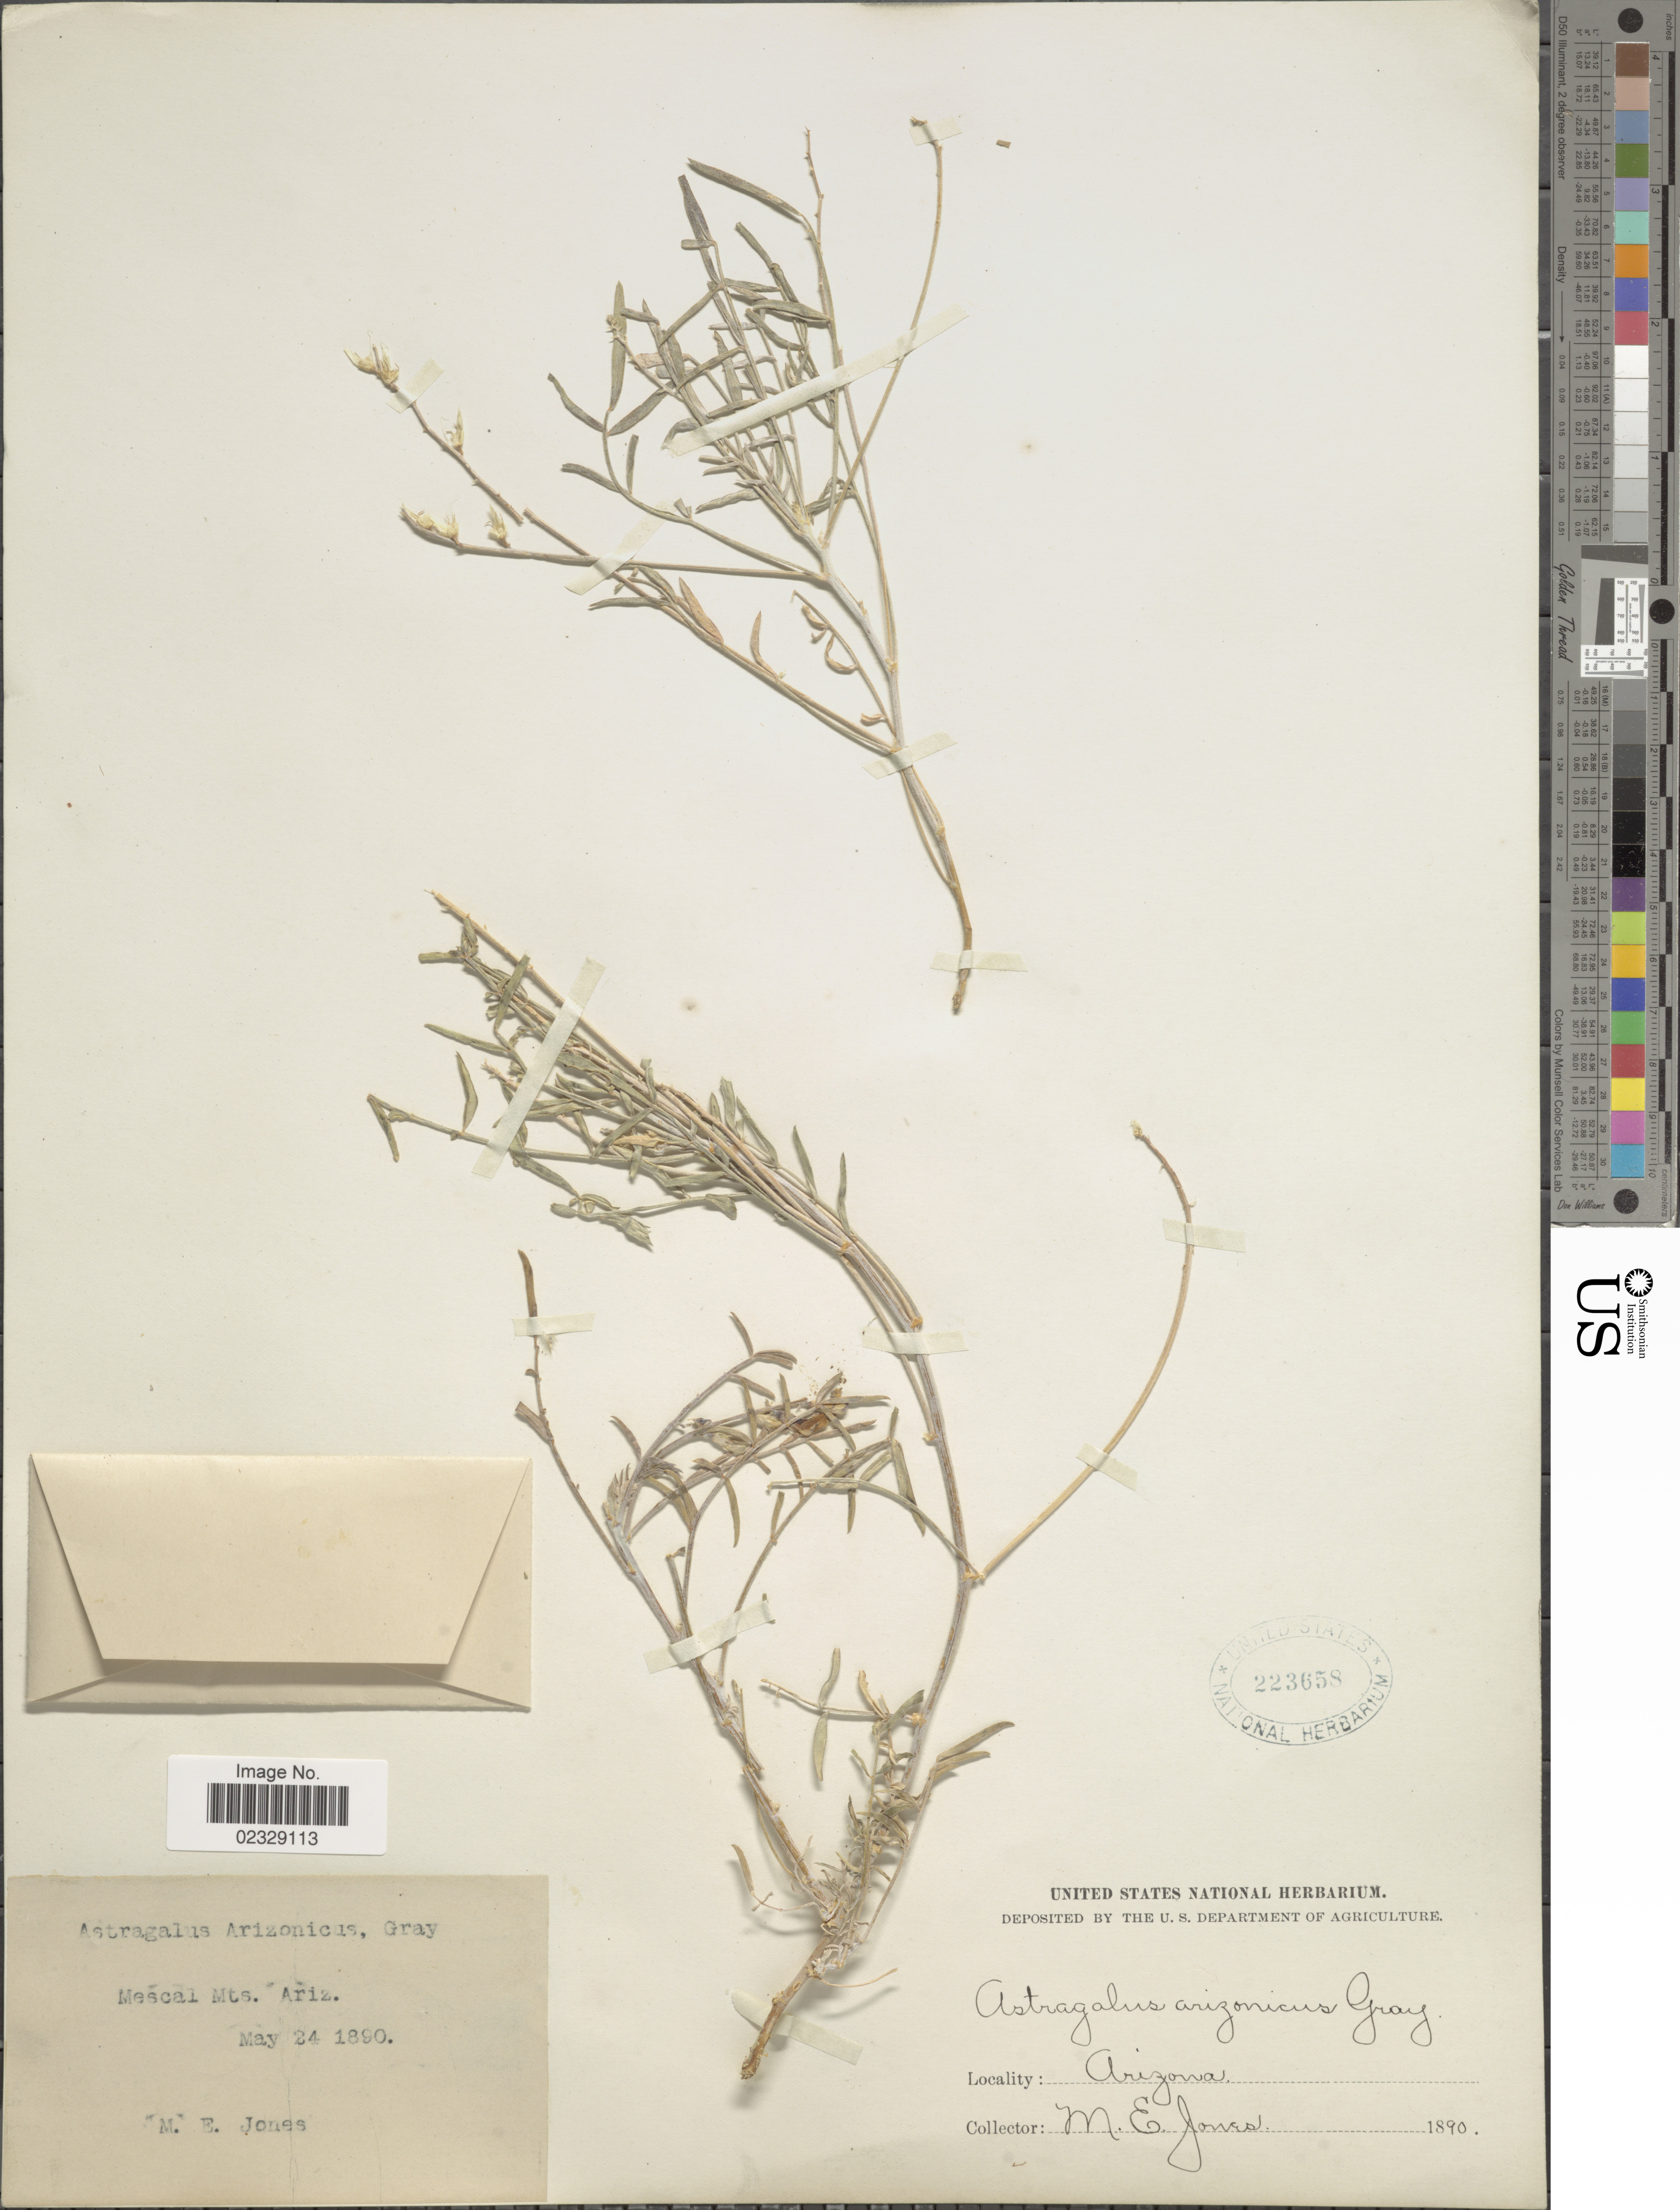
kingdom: Plantae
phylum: Tracheophyta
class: Magnoliopsida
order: Fabales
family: Fabaceae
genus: Astragalus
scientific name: Astragalus arizonicus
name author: A. Gray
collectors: M. E. Jones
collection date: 1890-05-24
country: United States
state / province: Arizona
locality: Mescal Mts.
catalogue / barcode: US 223658